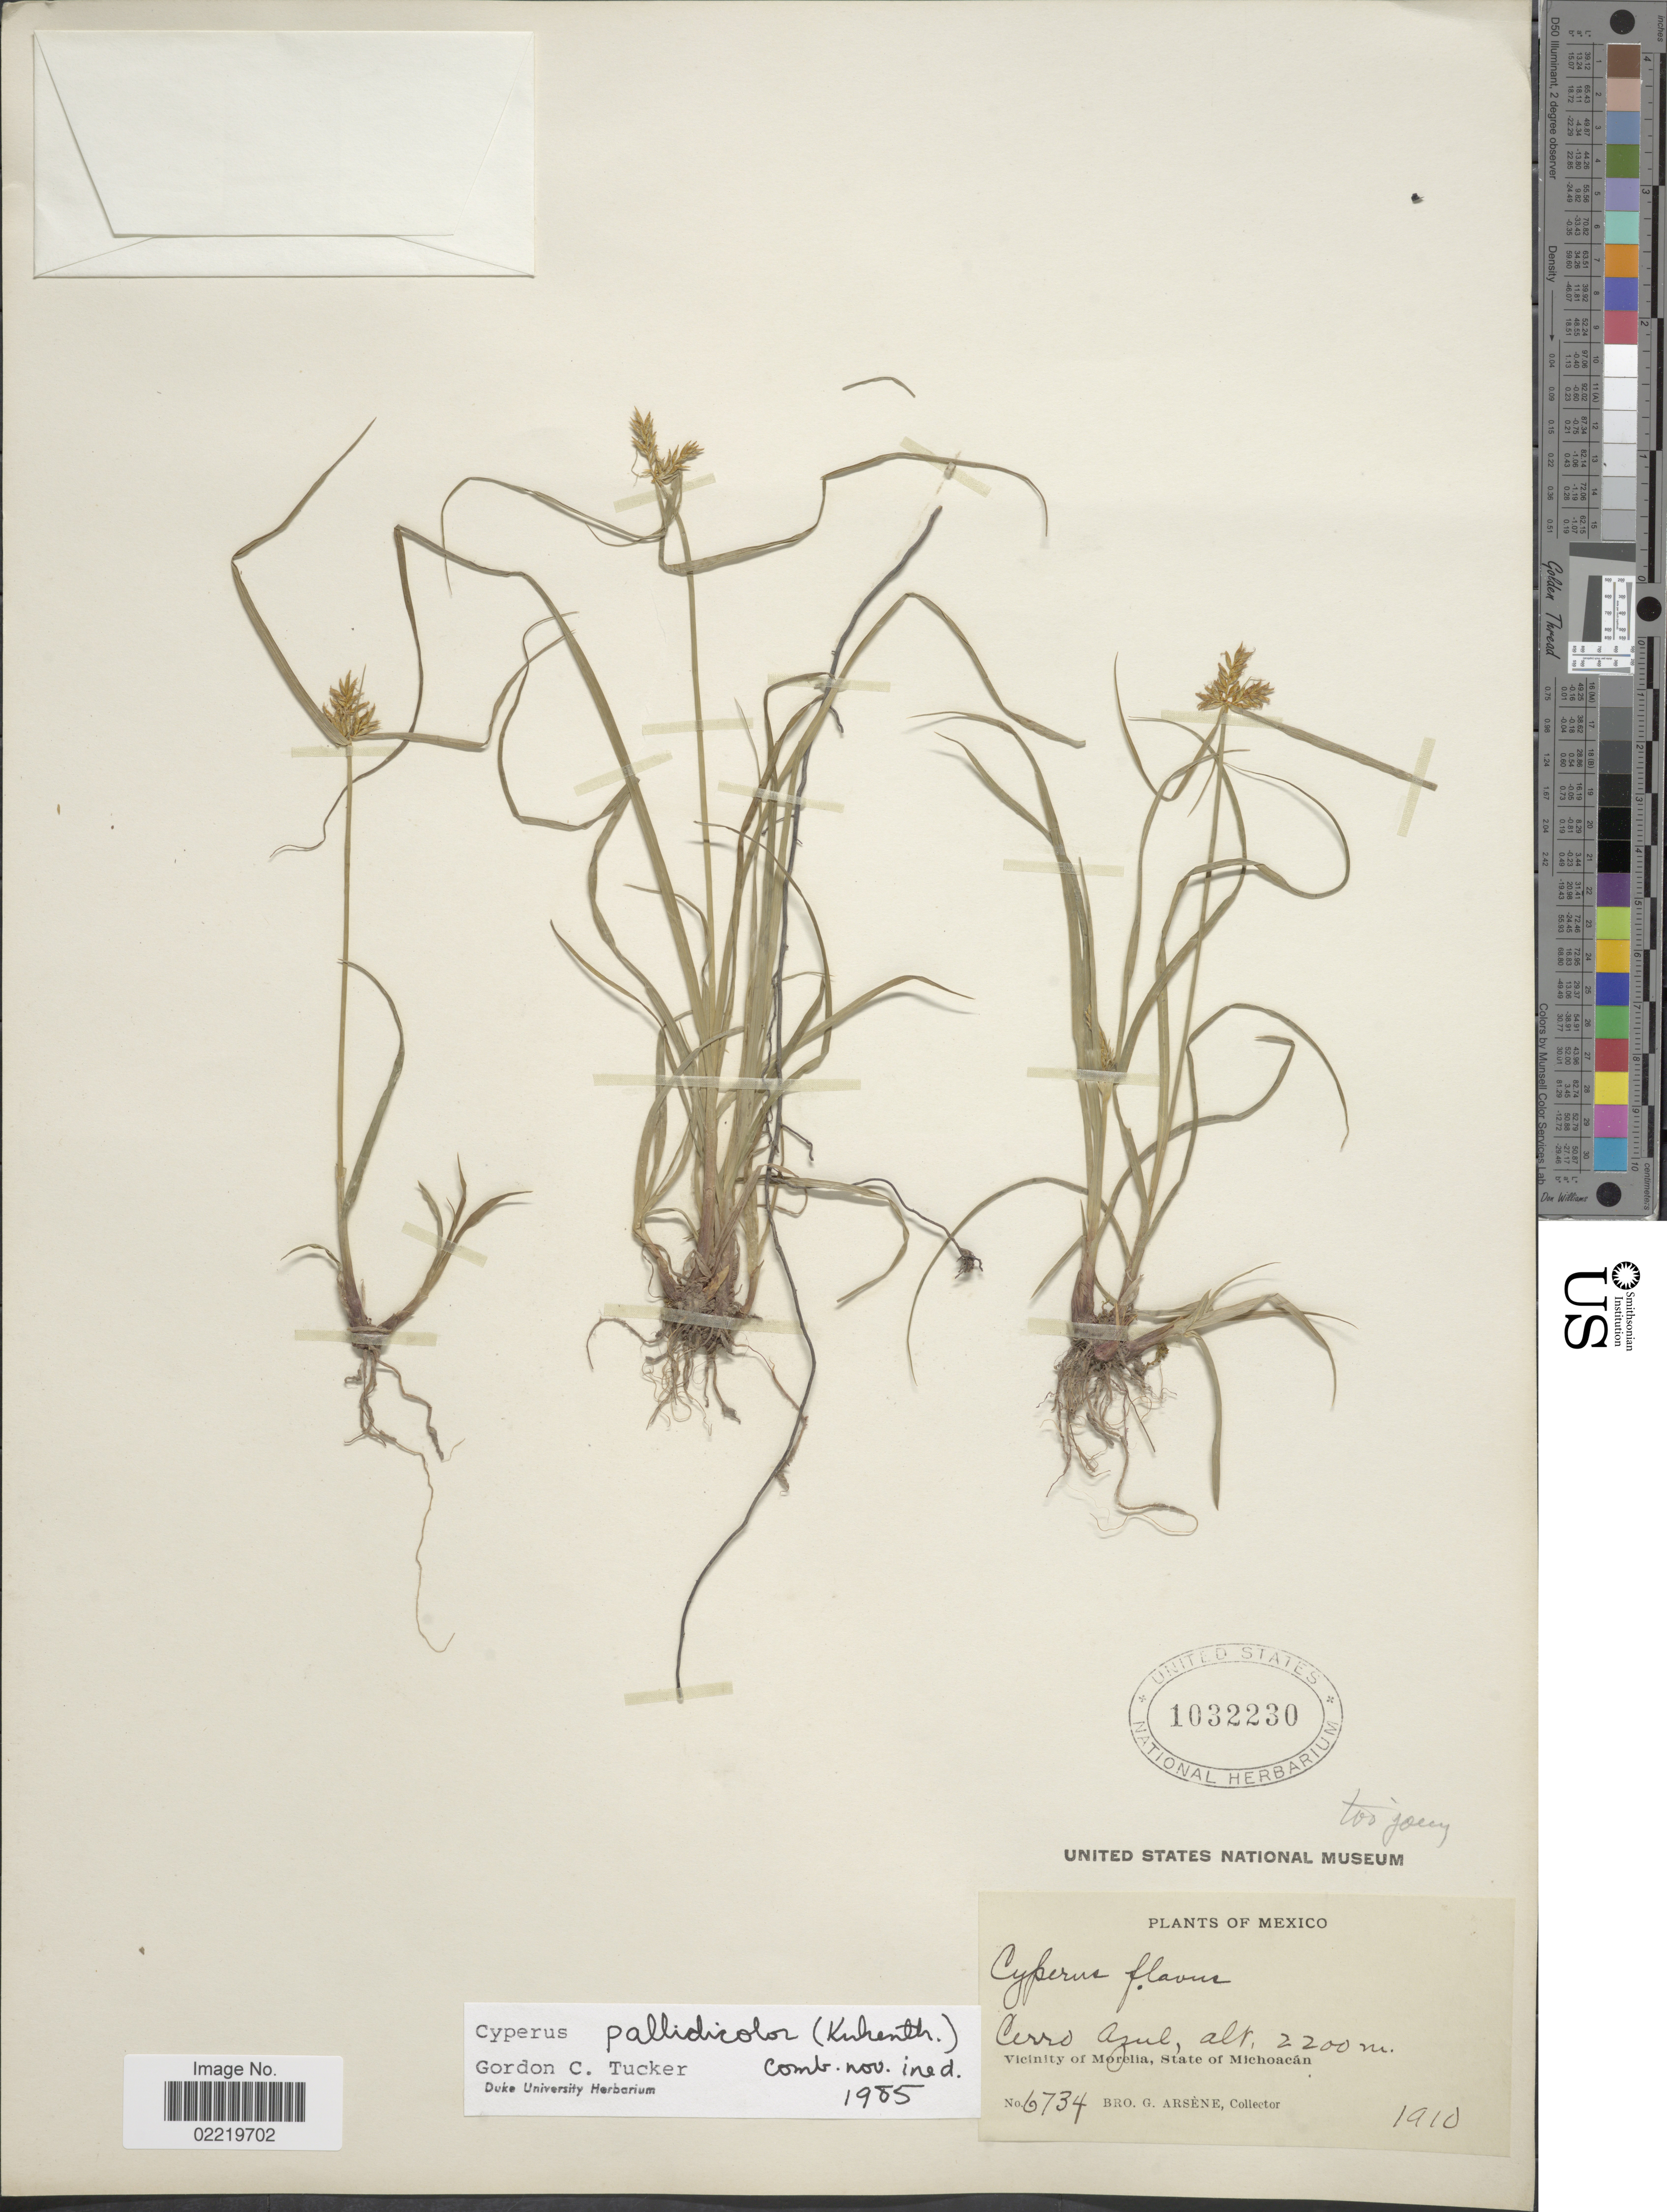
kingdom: Plantae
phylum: Tracheophyta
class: Liliopsida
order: Poales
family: Cyperaceae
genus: Cyperus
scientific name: Cyperus pallidicolor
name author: (Kük.) G.C. Tucker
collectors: Bro. G. Arsène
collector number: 6734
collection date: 1910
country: Mexico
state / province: Michoacán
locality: Cerro Azul, Vicinity of Morelia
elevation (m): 2200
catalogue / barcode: US 1032230